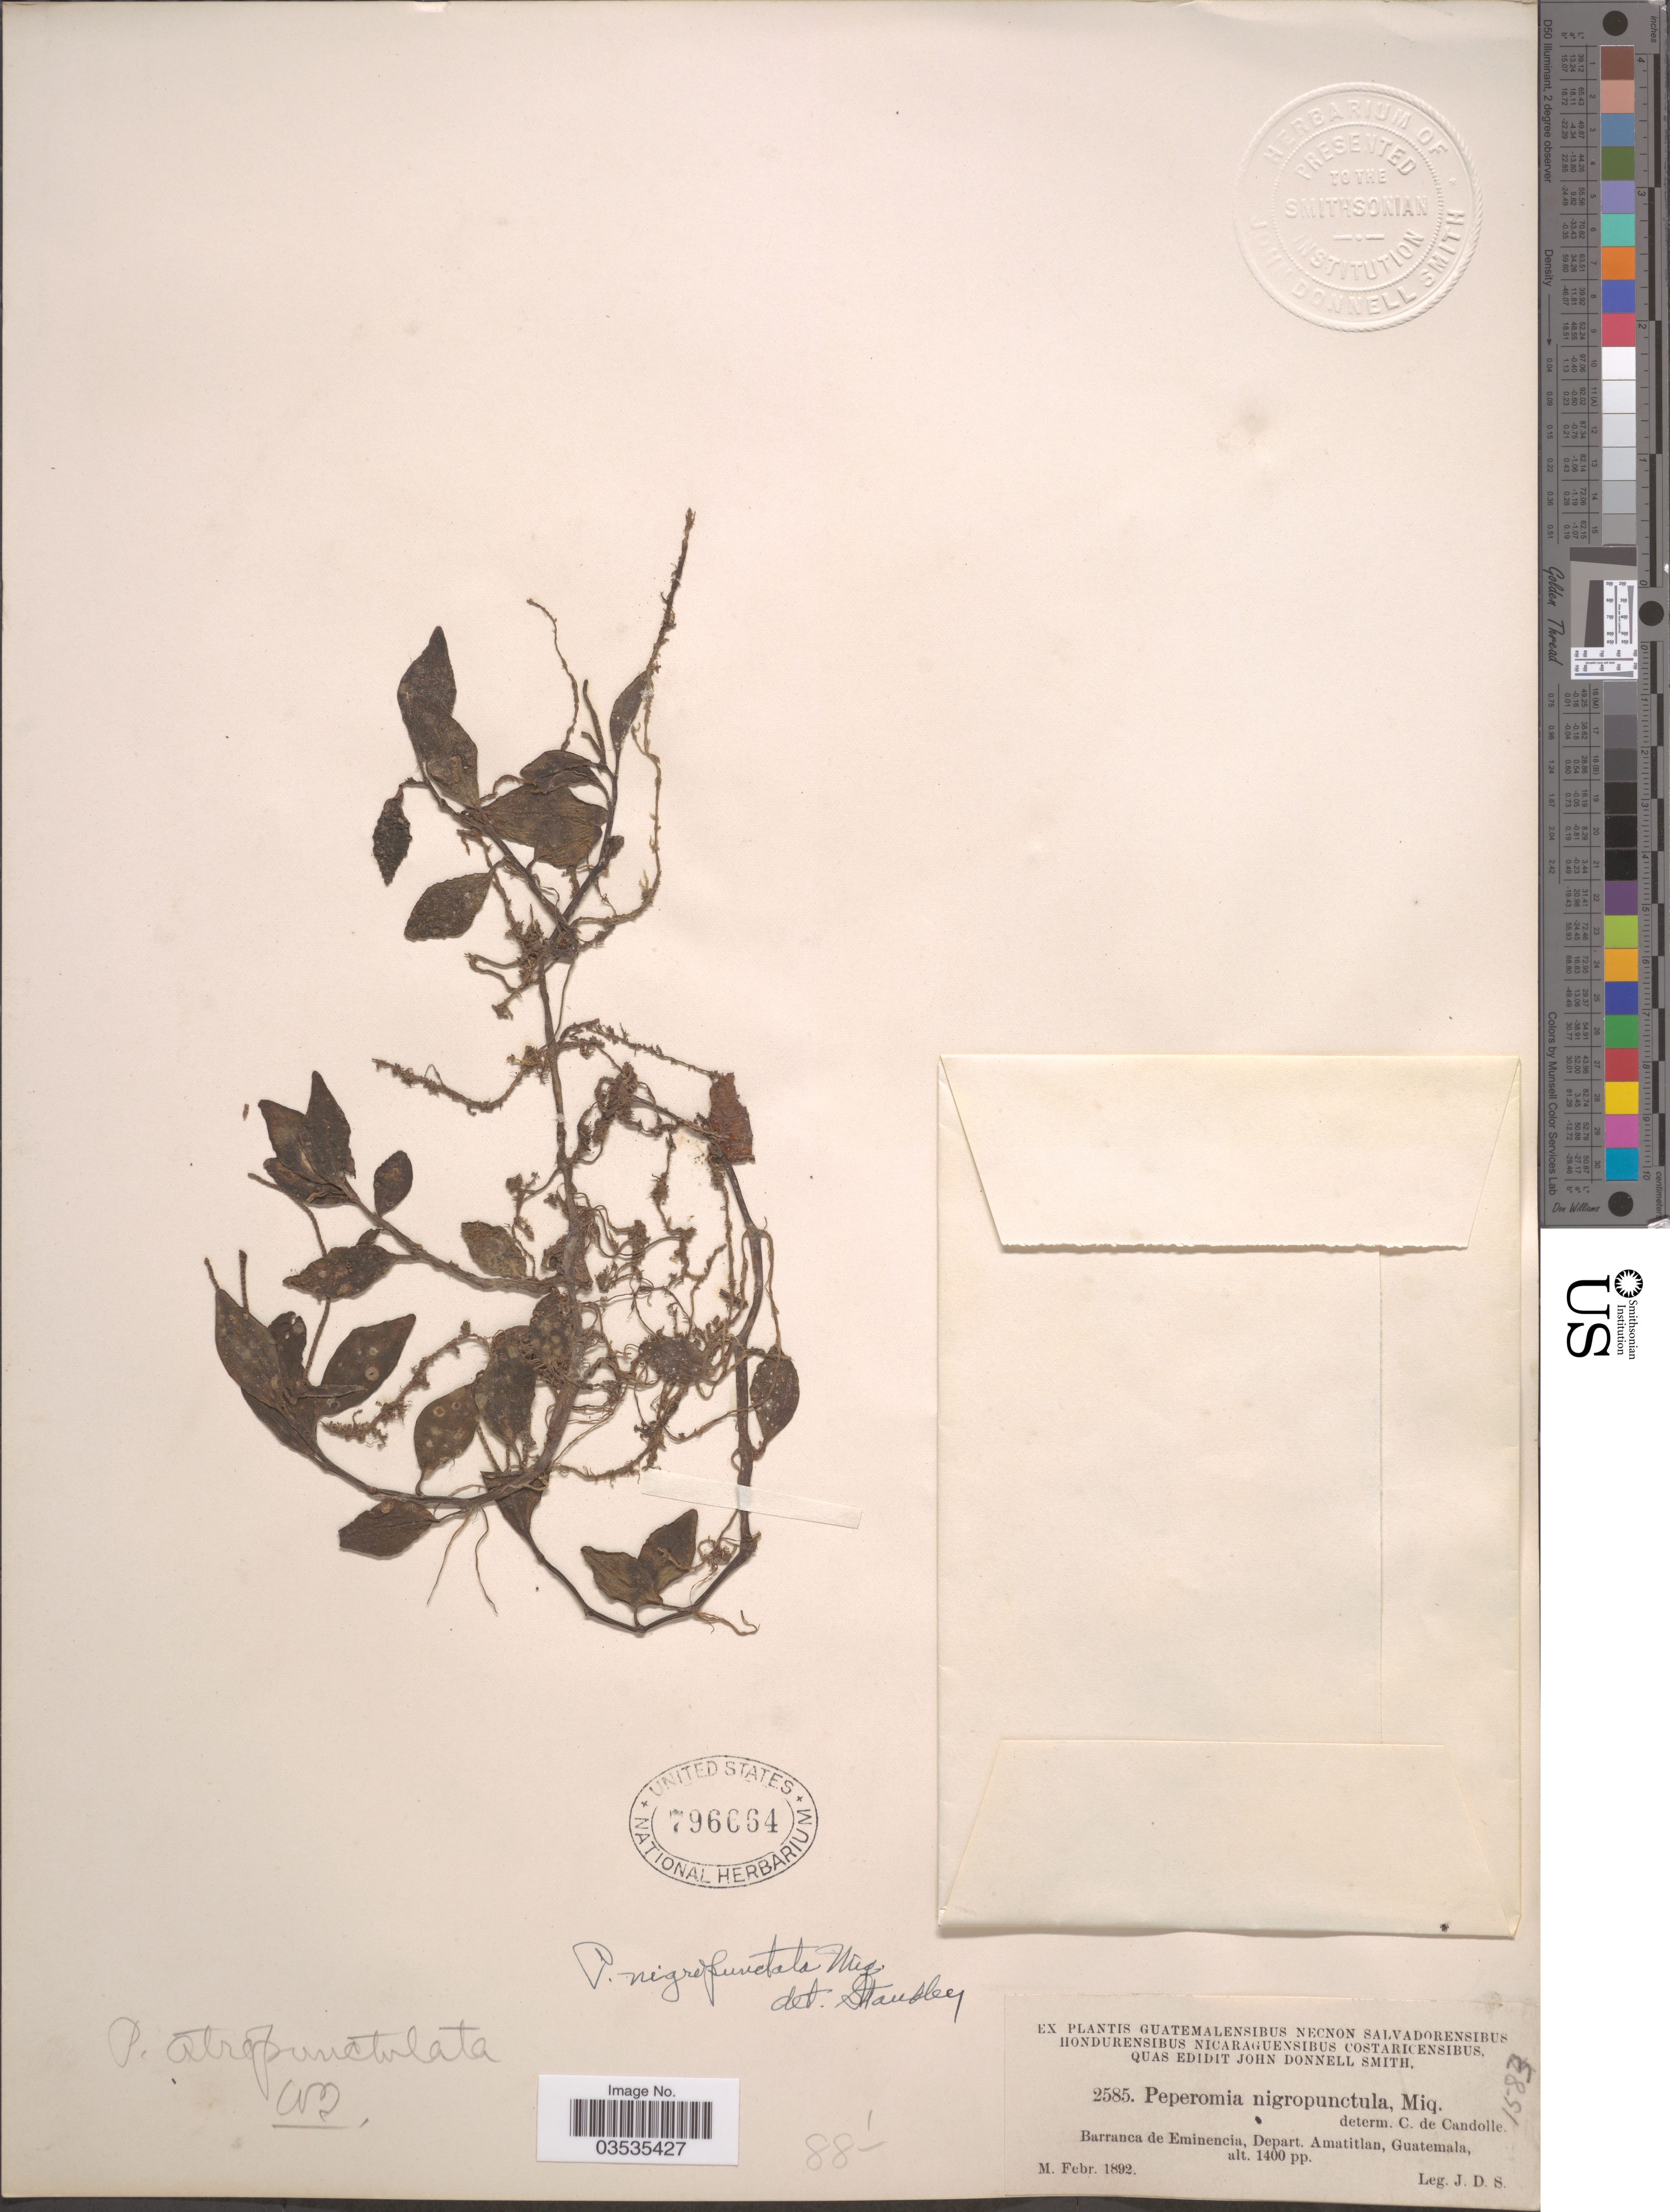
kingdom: Plantae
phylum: Tracheophyta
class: Magnoliopsida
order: Piperales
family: Piperaceae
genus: Peperomia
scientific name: Peperomia nigropunctata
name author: Miq.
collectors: J. Donnell Smith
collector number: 2585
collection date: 1892-02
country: Guatemala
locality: Barranca de Eminencia, Depart. Amatitlan.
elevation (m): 427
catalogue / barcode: US 796664